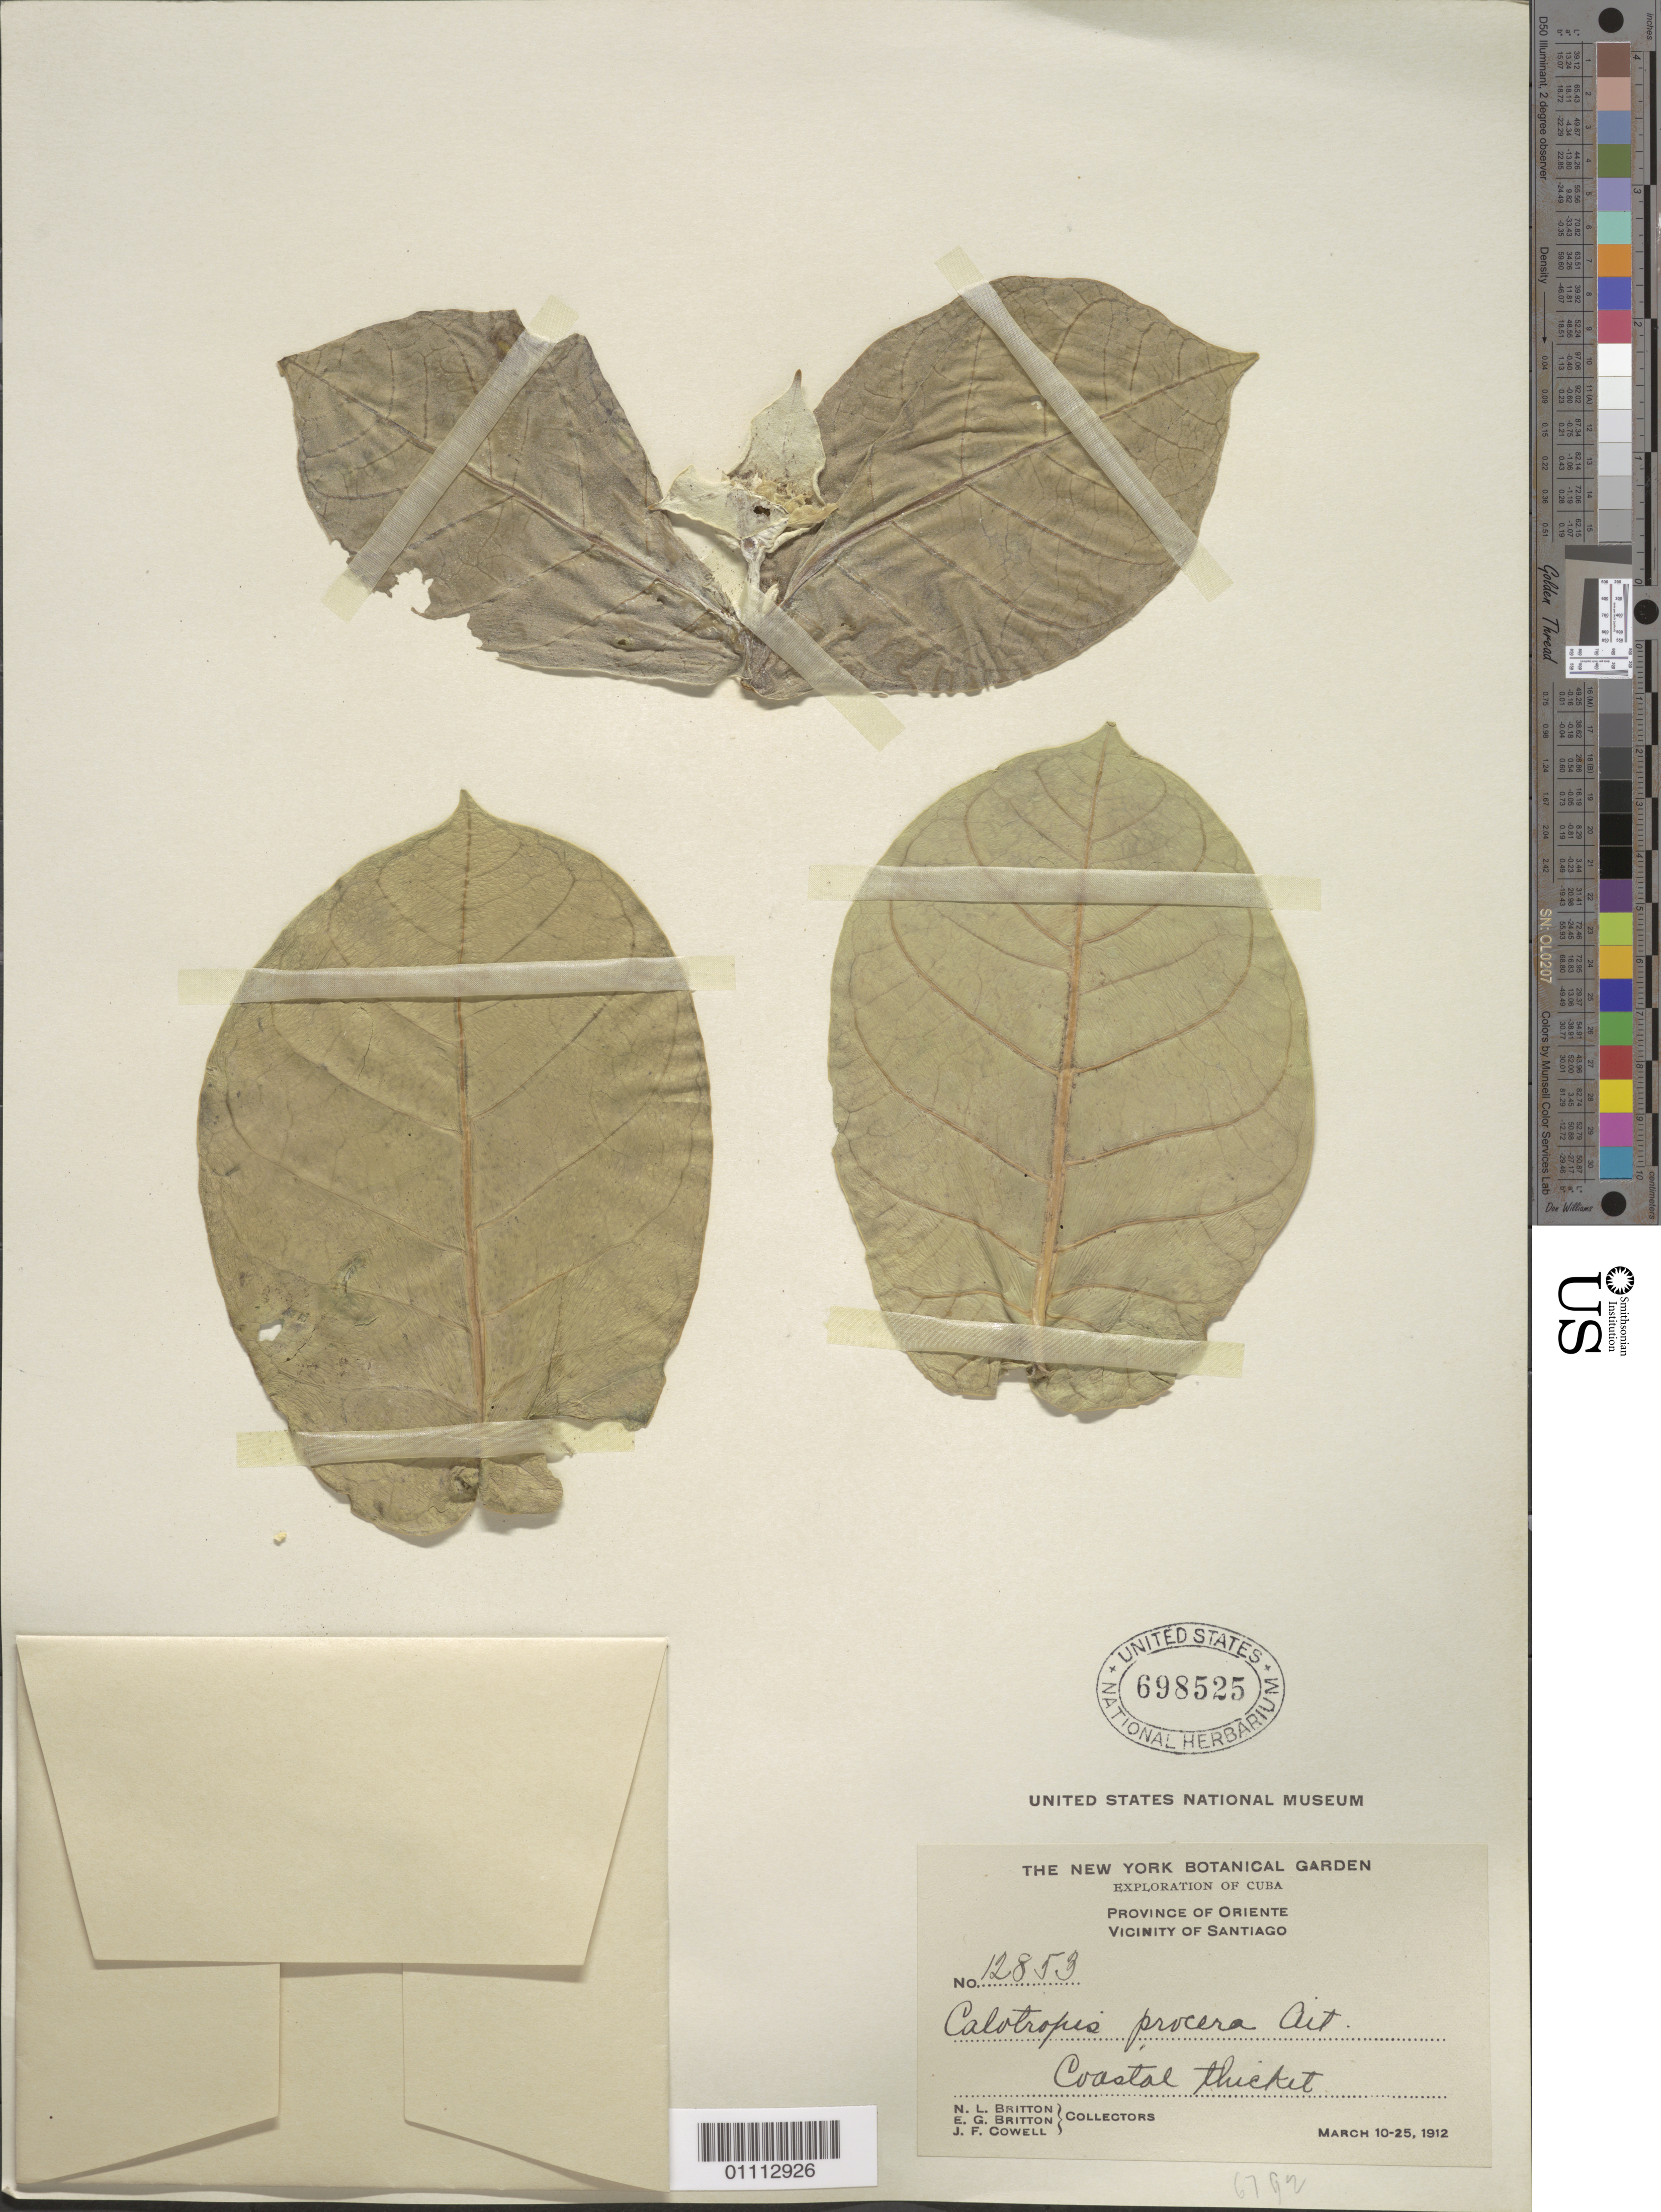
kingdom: Plantae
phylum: Tracheophyta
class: Magnoliopsida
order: Gentianales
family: Apocynaceae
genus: Calotropis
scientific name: Calotropis procera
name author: (Aiton) W.T. Aiton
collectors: N. Britton, E. G. Britton & J. F. Cowell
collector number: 12853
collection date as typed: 10 Mar 1912 to 25 Mar 1912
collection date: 1912-03-10/1912-03-25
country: Cuba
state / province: Santiago de Cuba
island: Cuba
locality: Province of Oriente Vicinity of Santiago Coastal thicket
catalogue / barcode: US 698525